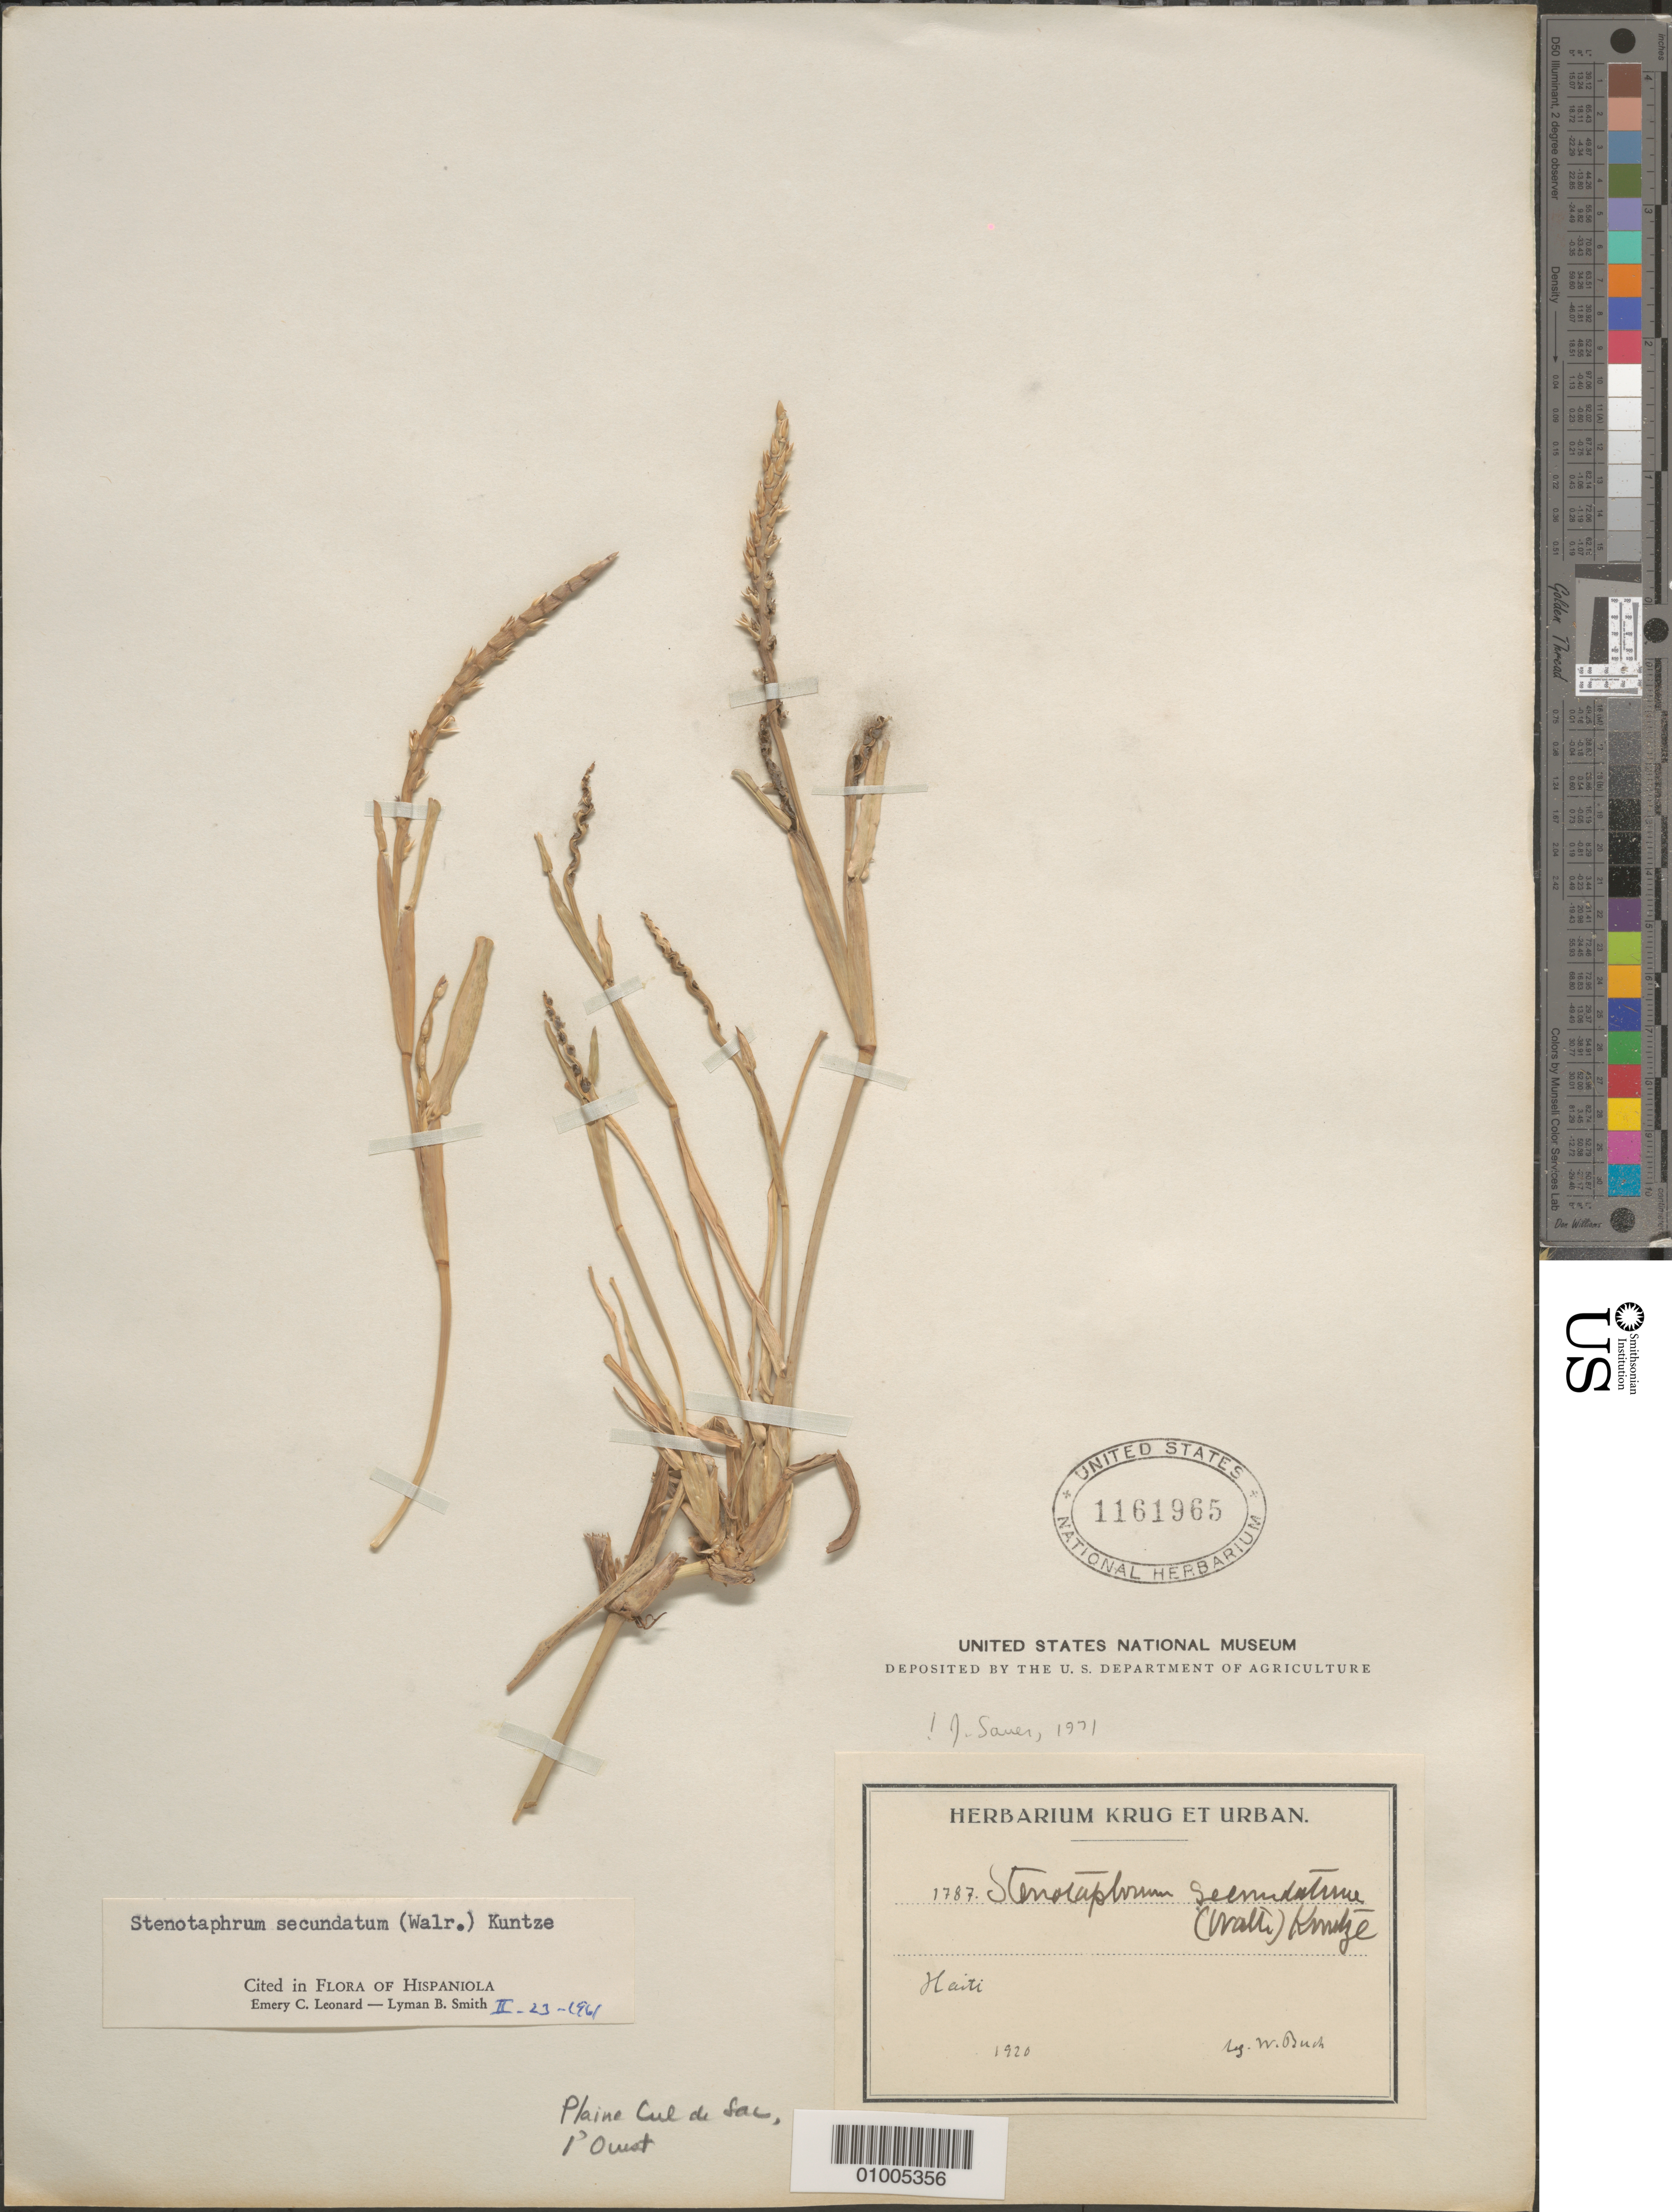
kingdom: Plantae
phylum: Tracheophyta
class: Liliopsida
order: Poales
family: Poaceae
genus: Stenotaphrum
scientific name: Stenotaphrum secundatum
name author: (Walter) Kuntze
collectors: W. Bush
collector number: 1787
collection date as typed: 1920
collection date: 1920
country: Haiti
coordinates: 0 N, 0 E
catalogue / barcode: US 1161965